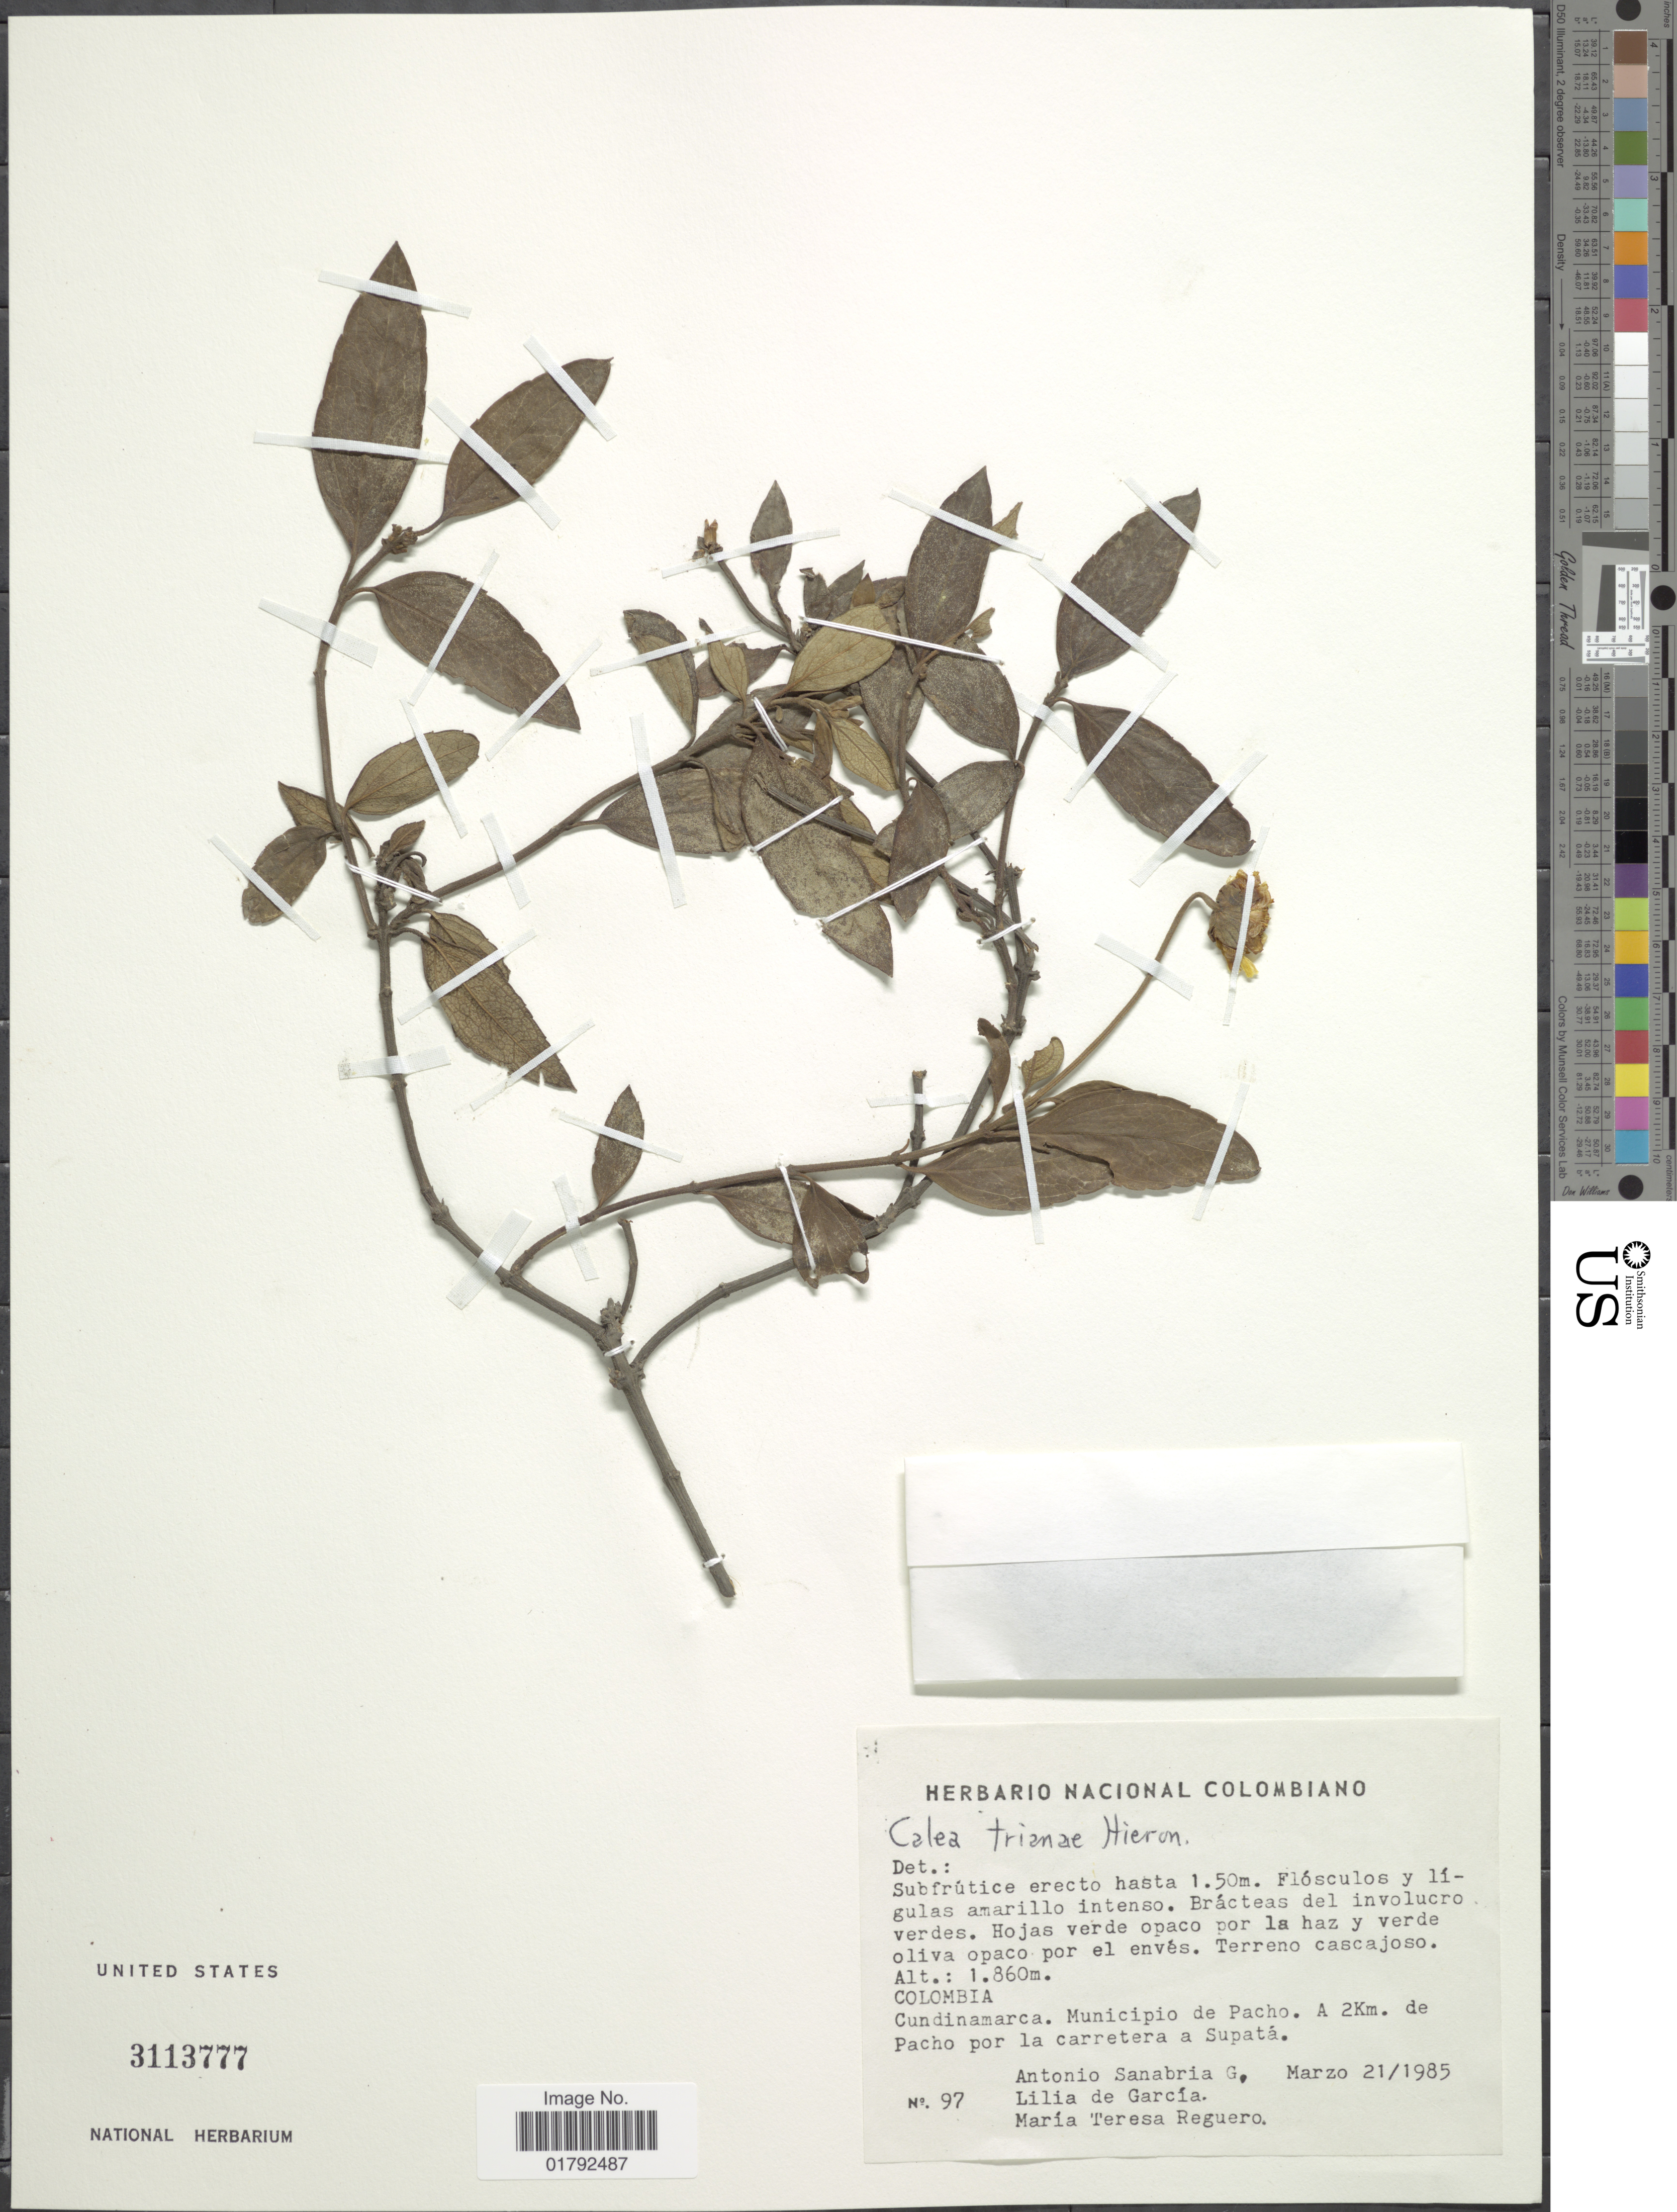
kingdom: Plantae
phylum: Tracheophyta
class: Magnoliopsida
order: Asterales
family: Asteraceae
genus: Calea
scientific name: Calea tolimana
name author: Hieron.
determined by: Bueno, Vinicius Resende, (ICN), Universidade Federal do Rio Grande do Sul (BRAZIL)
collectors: A. Sanabria G., L. Garcia & M. Reguero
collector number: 97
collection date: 1985-03-21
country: Colombia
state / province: Cundinamarca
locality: Municipio de Pacho, a 2Km. de Pacho por la carretera a Supata.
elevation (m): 1860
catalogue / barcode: US 3113777